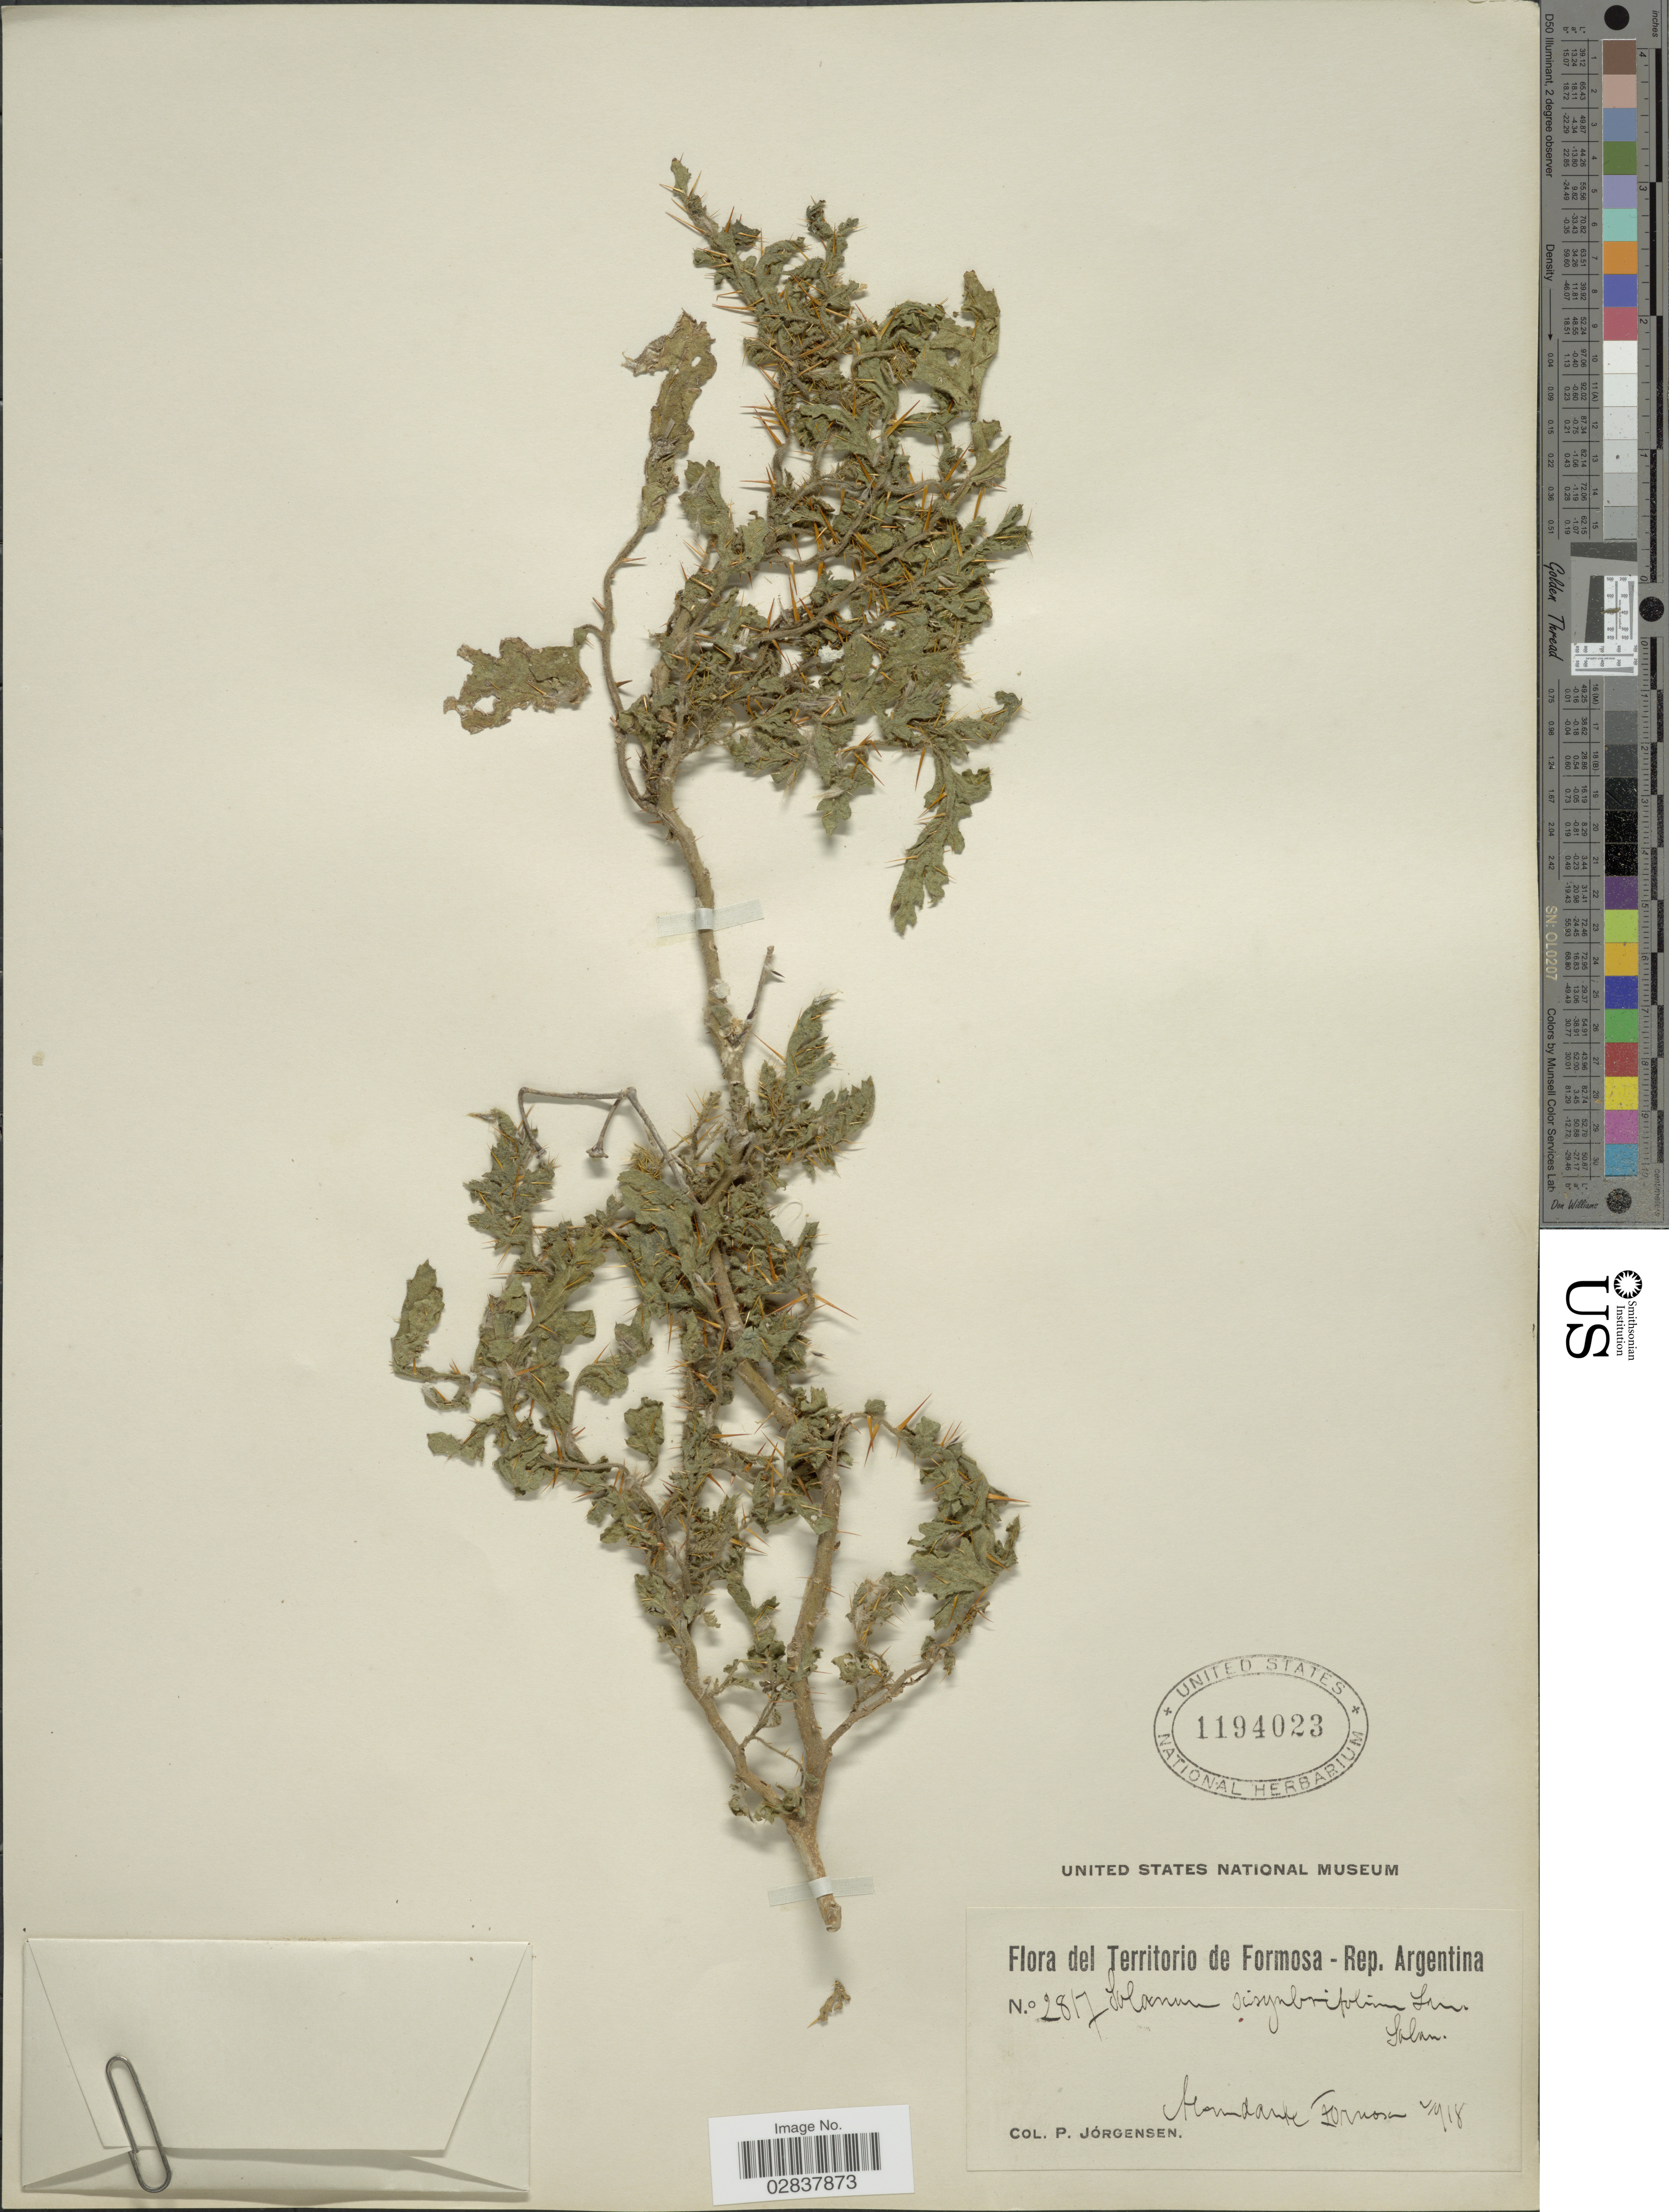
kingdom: Plantae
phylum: Tracheophyta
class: Magnoliopsida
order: Solanales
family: Solanaceae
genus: Solanum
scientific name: Solanum sisymbriifolium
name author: Lam.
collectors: P. Jörgensen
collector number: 2817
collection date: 1918-05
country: Argentina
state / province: Formosa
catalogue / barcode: US 1194023